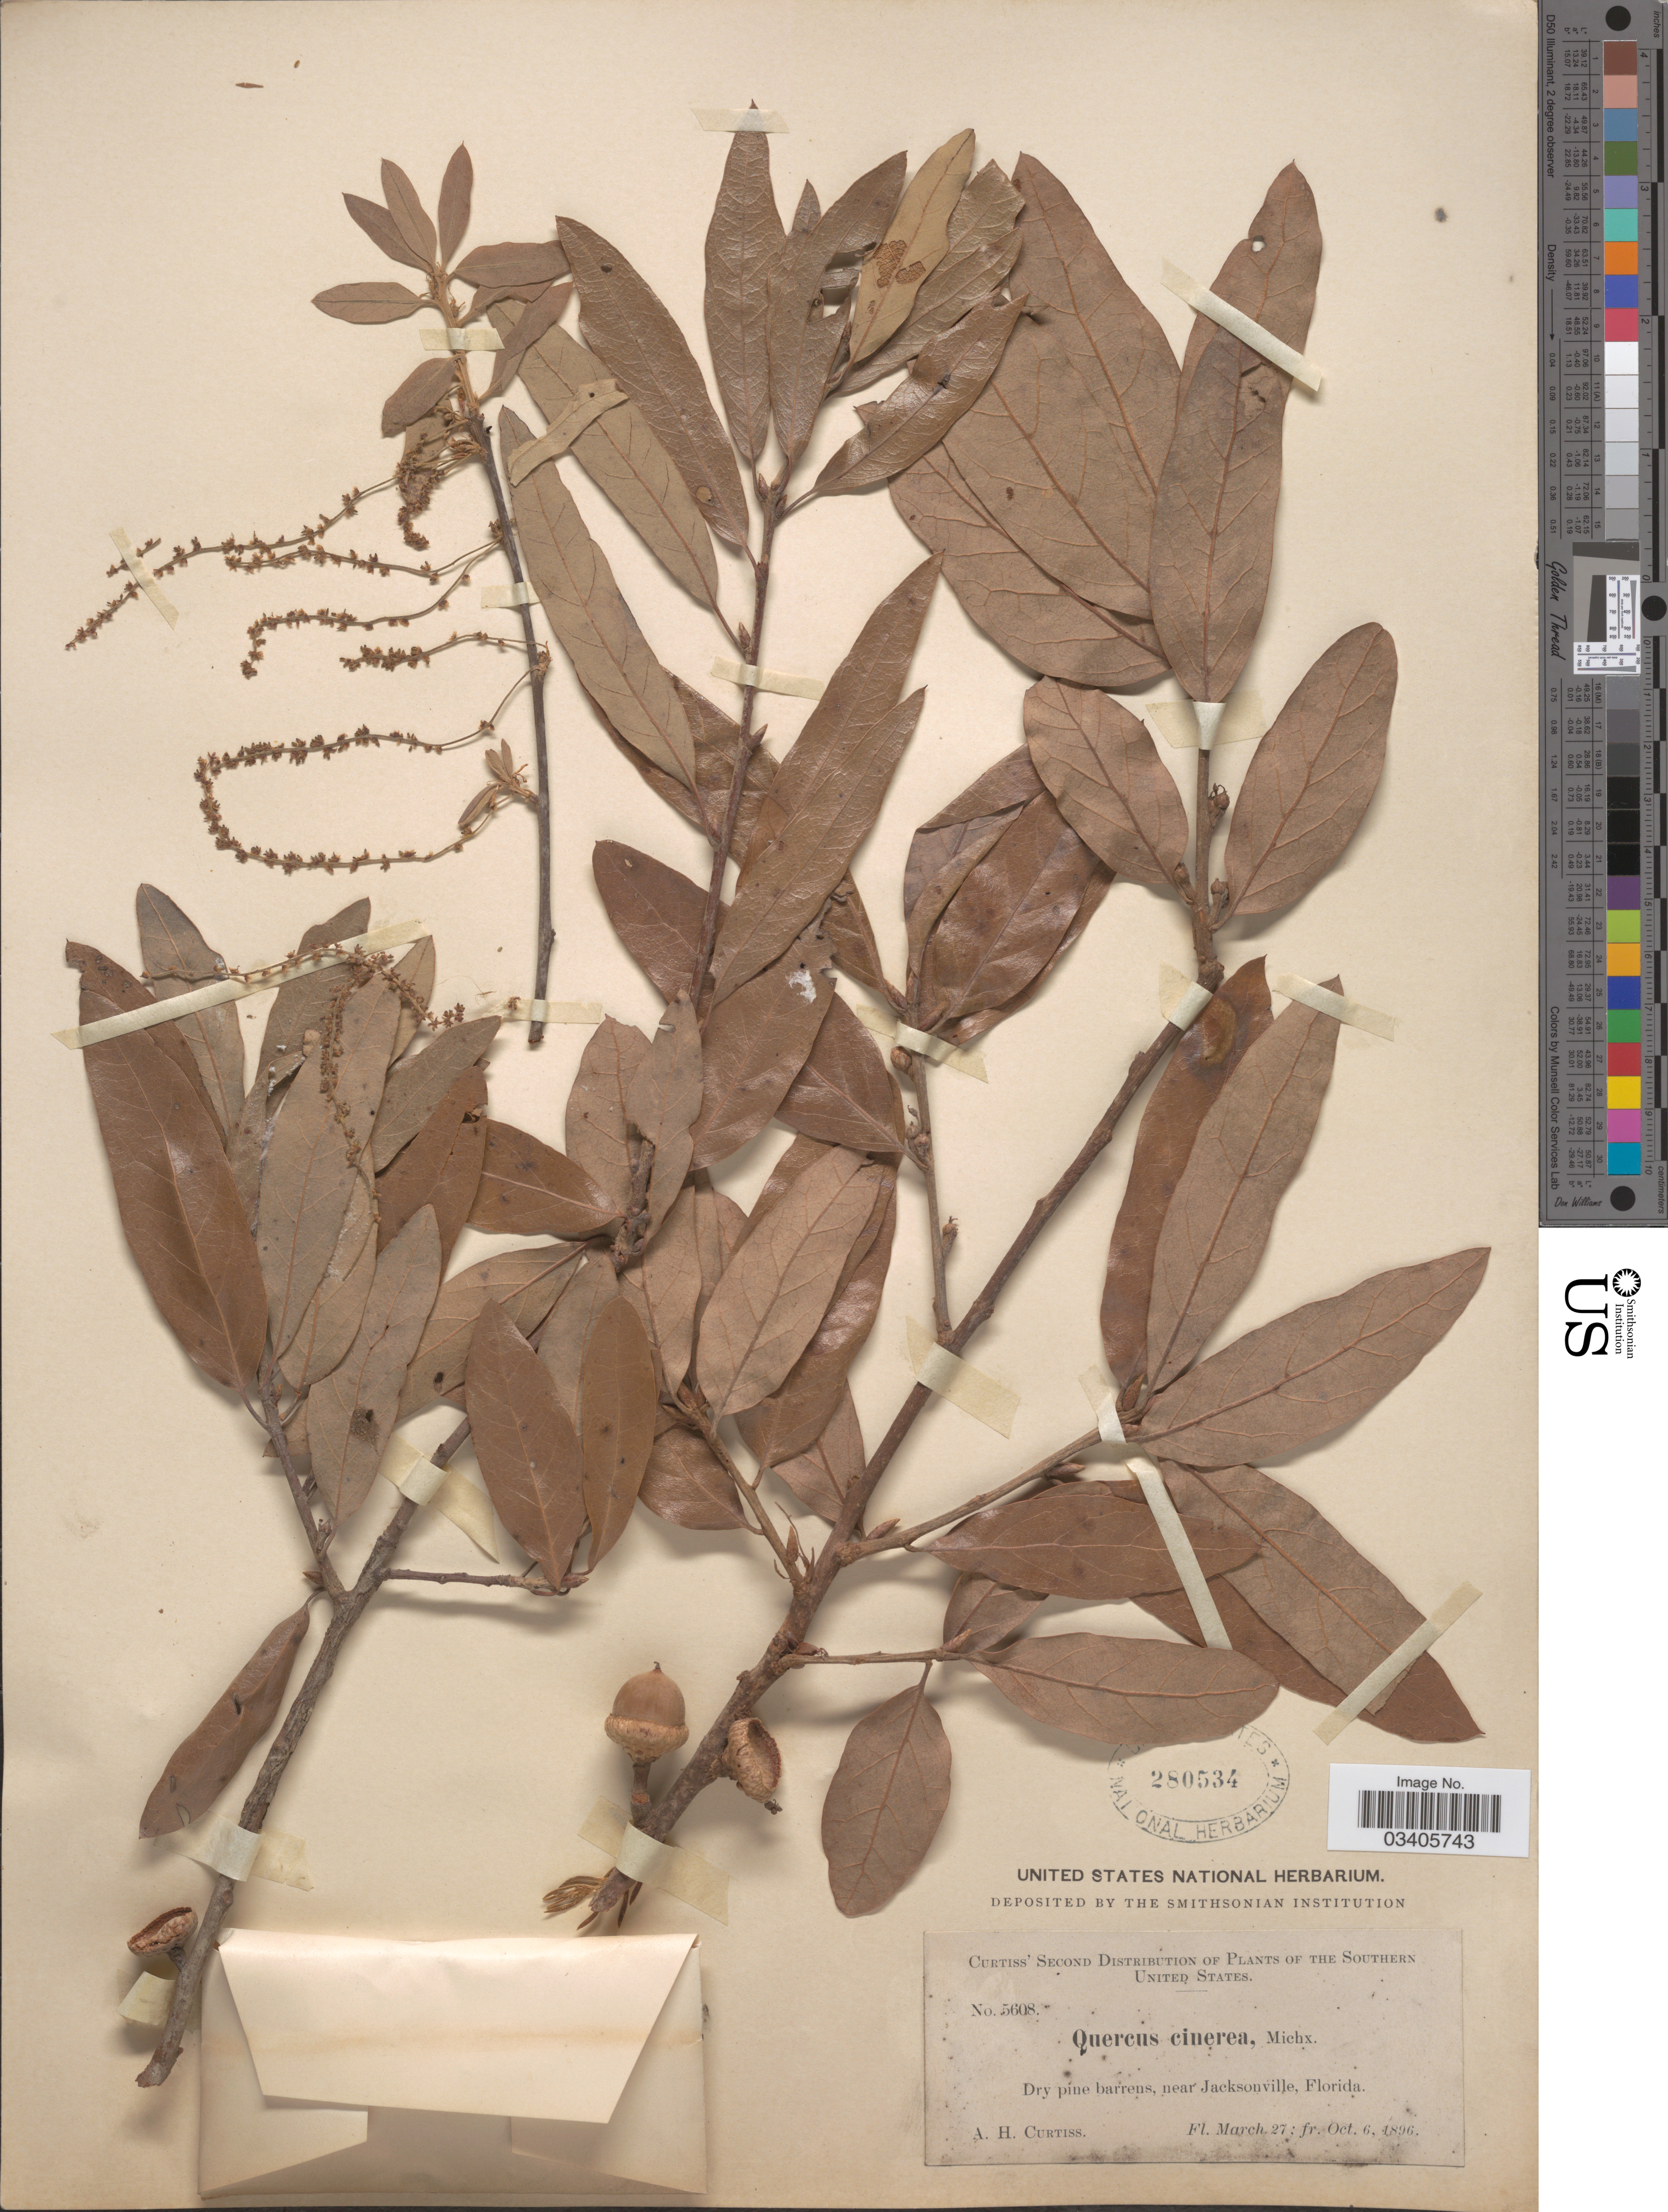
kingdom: Plantae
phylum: Tracheophyta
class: Magnoliopsida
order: Fagales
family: Fagaceae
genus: Quercus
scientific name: Quercus incana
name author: W. Bartram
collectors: A. H. Curtiss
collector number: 5608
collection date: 1896-03-27/1896-10-06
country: United States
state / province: Florida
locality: The Southern United States. Dry pine barrens, near Jacksonville.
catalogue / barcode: US 280534